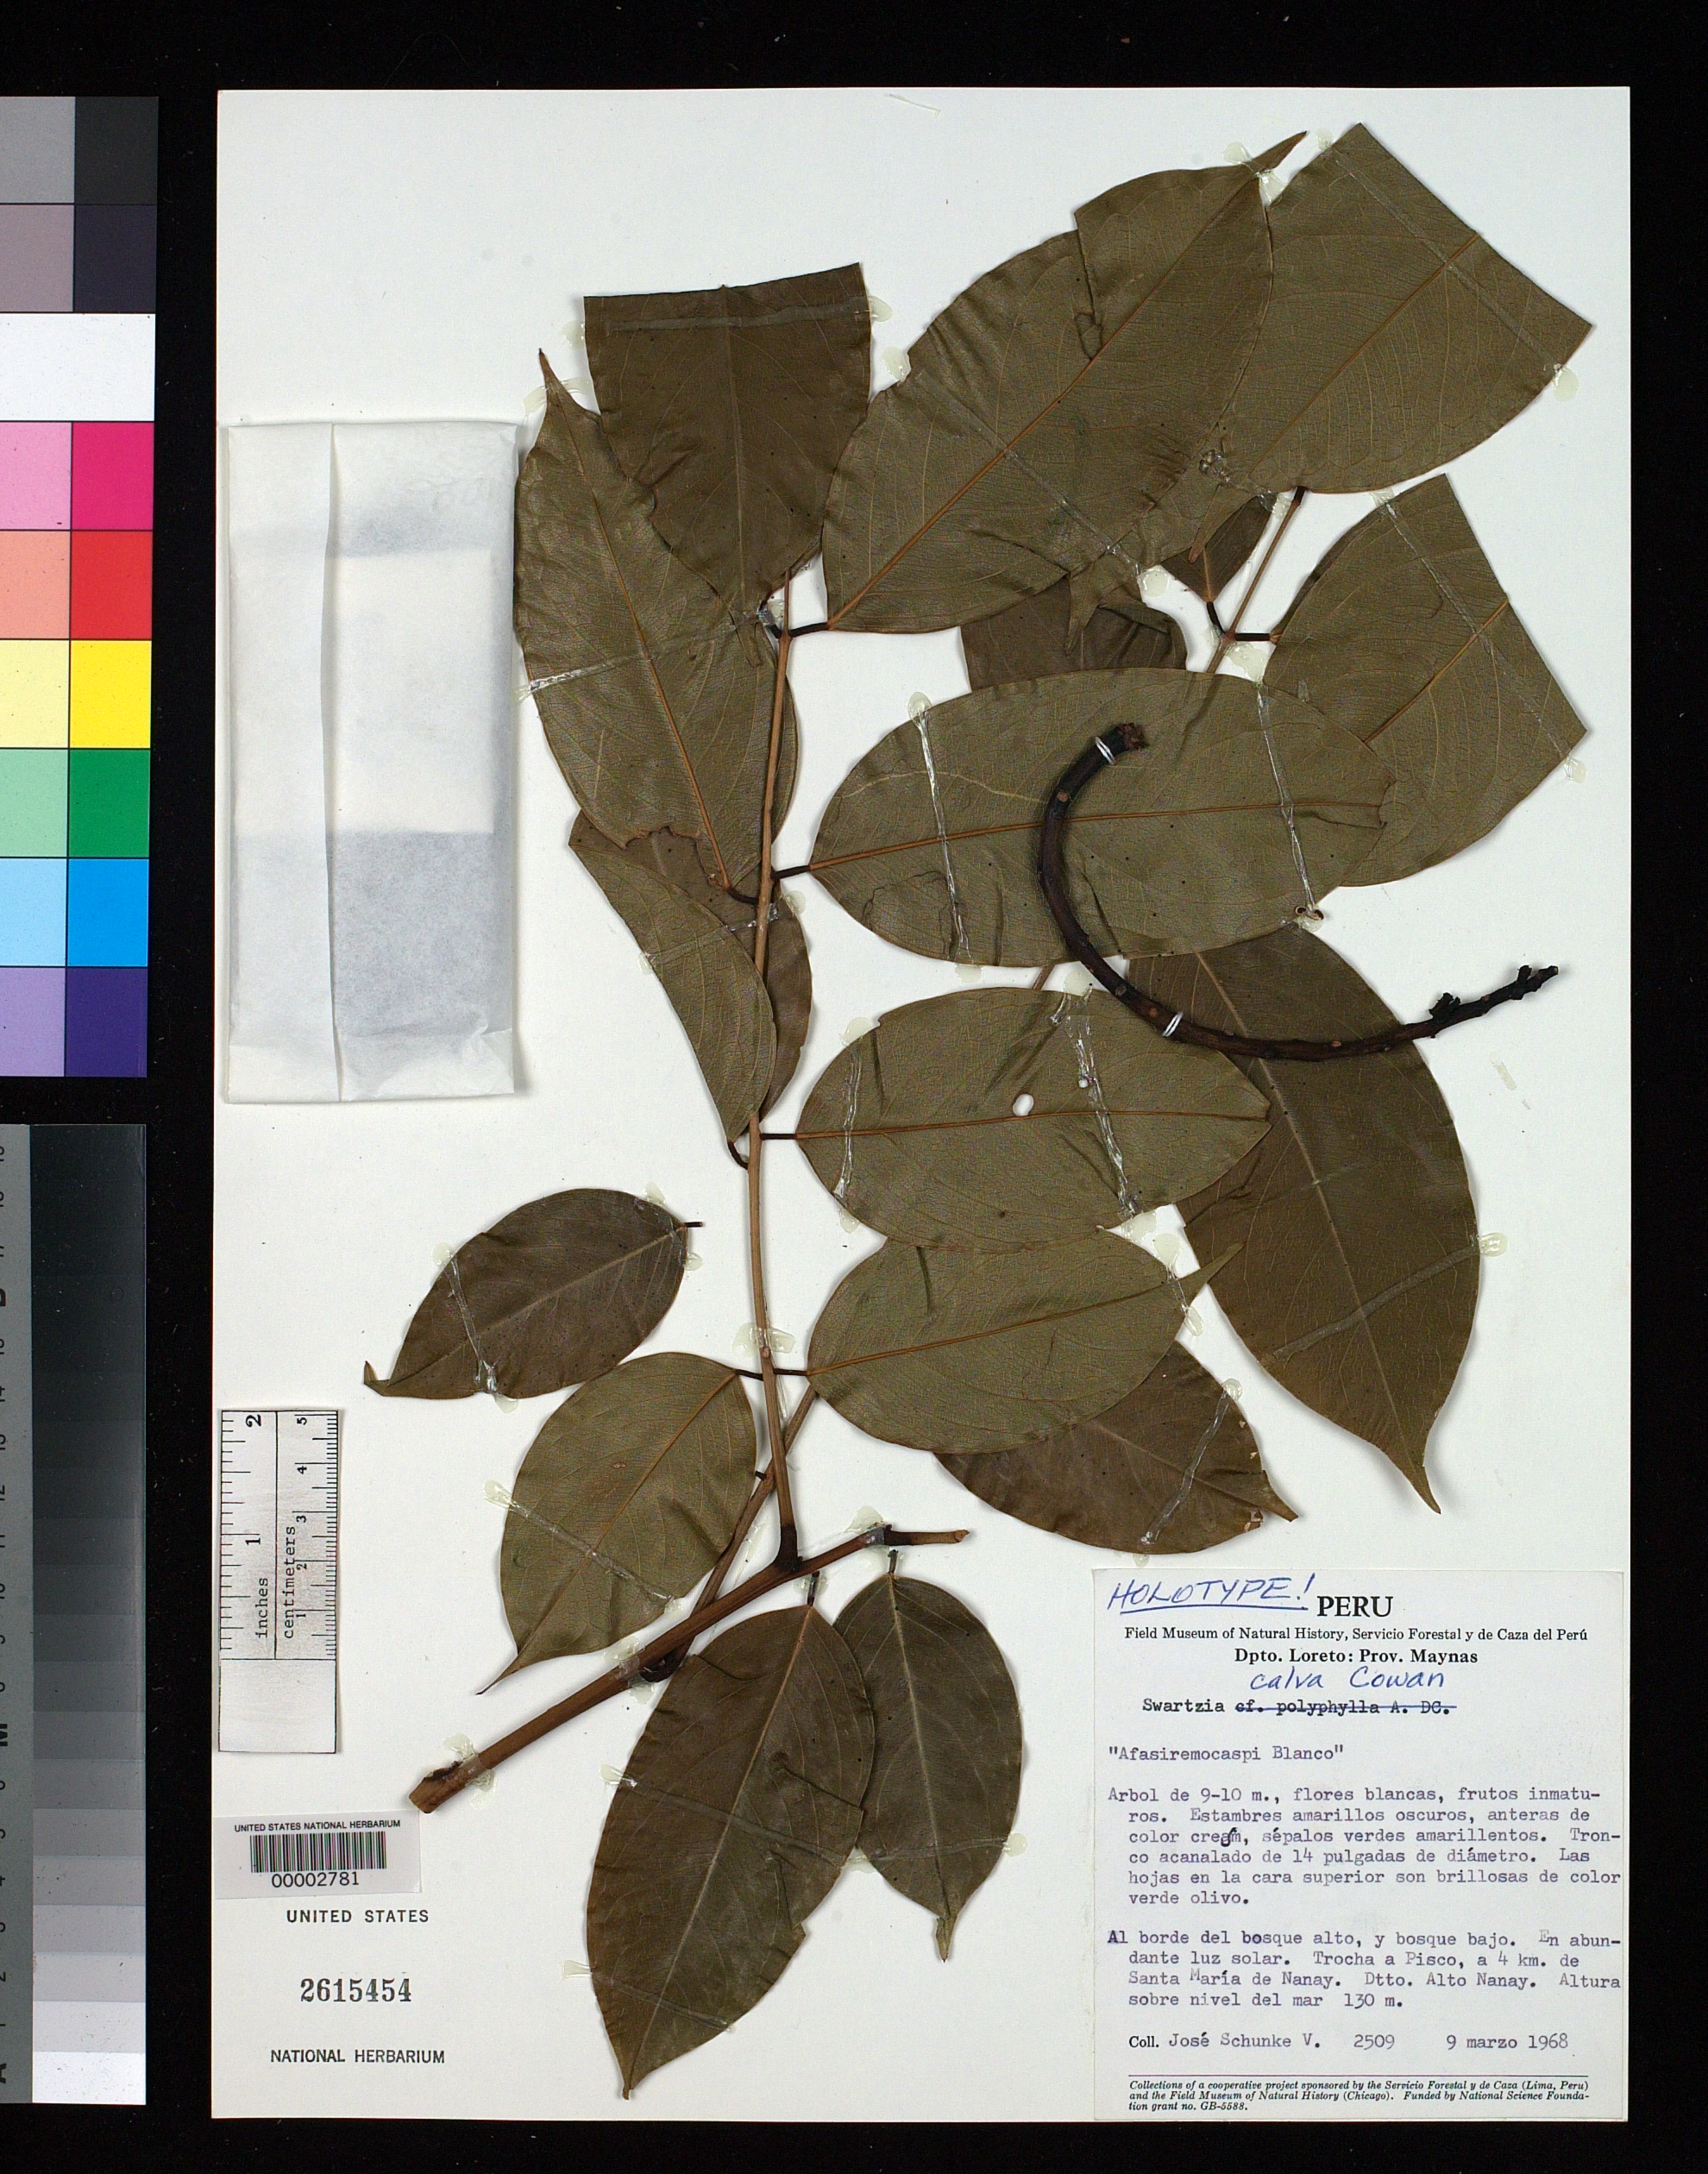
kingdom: Plantae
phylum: Tracheophyta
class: Magnoliopsida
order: Fabales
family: Fabaceae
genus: Swartzia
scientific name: Swartzia calva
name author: R.S. Cowan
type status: Holotype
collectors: J. M. Schunke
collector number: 2509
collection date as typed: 09 Mar 1968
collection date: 1968-03-09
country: Peru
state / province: Loreto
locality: Trocha a Pisco, Santa Maria de Nanay.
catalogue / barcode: US 2615454